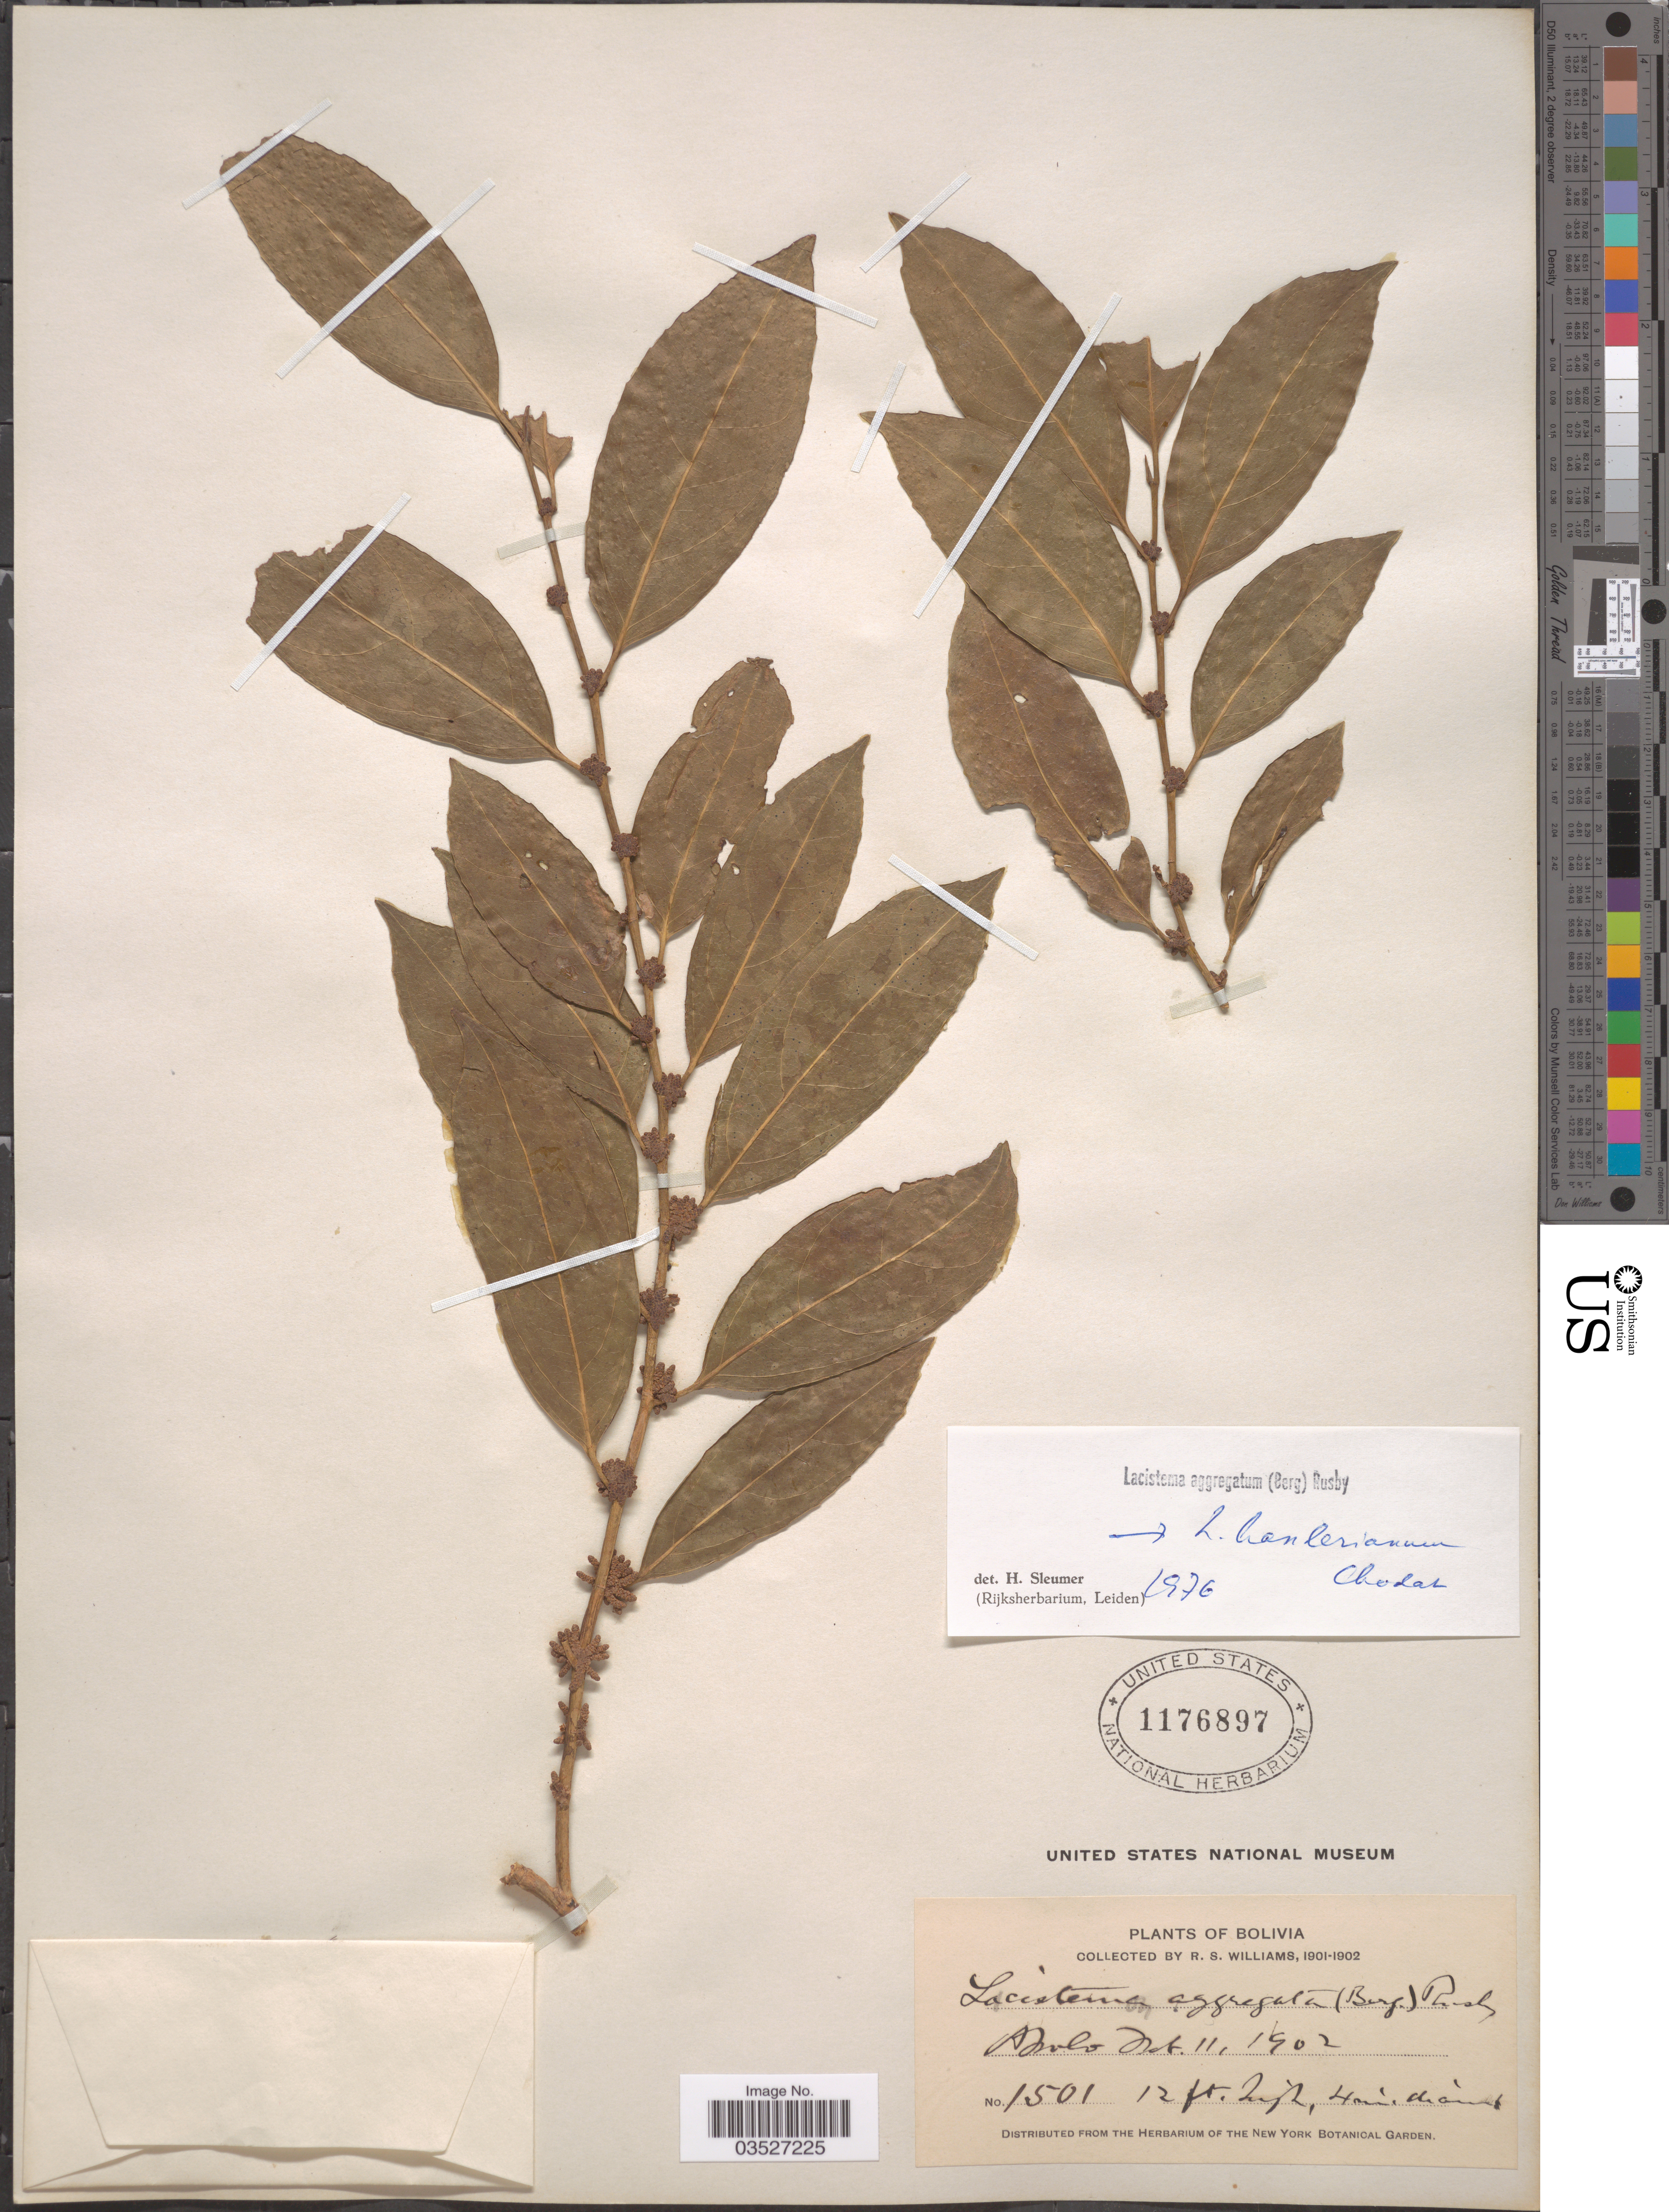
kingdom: Plantae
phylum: Tracheophyta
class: Magnoliopsida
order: Malpighiales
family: Lacistemataceae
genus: Lacistema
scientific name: Lacistema aggregatum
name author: (P.J. Bergius) Rusby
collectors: R. S. Williams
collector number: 1501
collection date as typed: Feb. 11, 1902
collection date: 1902-02-11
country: Bolivia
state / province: La Paz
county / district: Franz Tamayo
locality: Apolo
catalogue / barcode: US 1176897